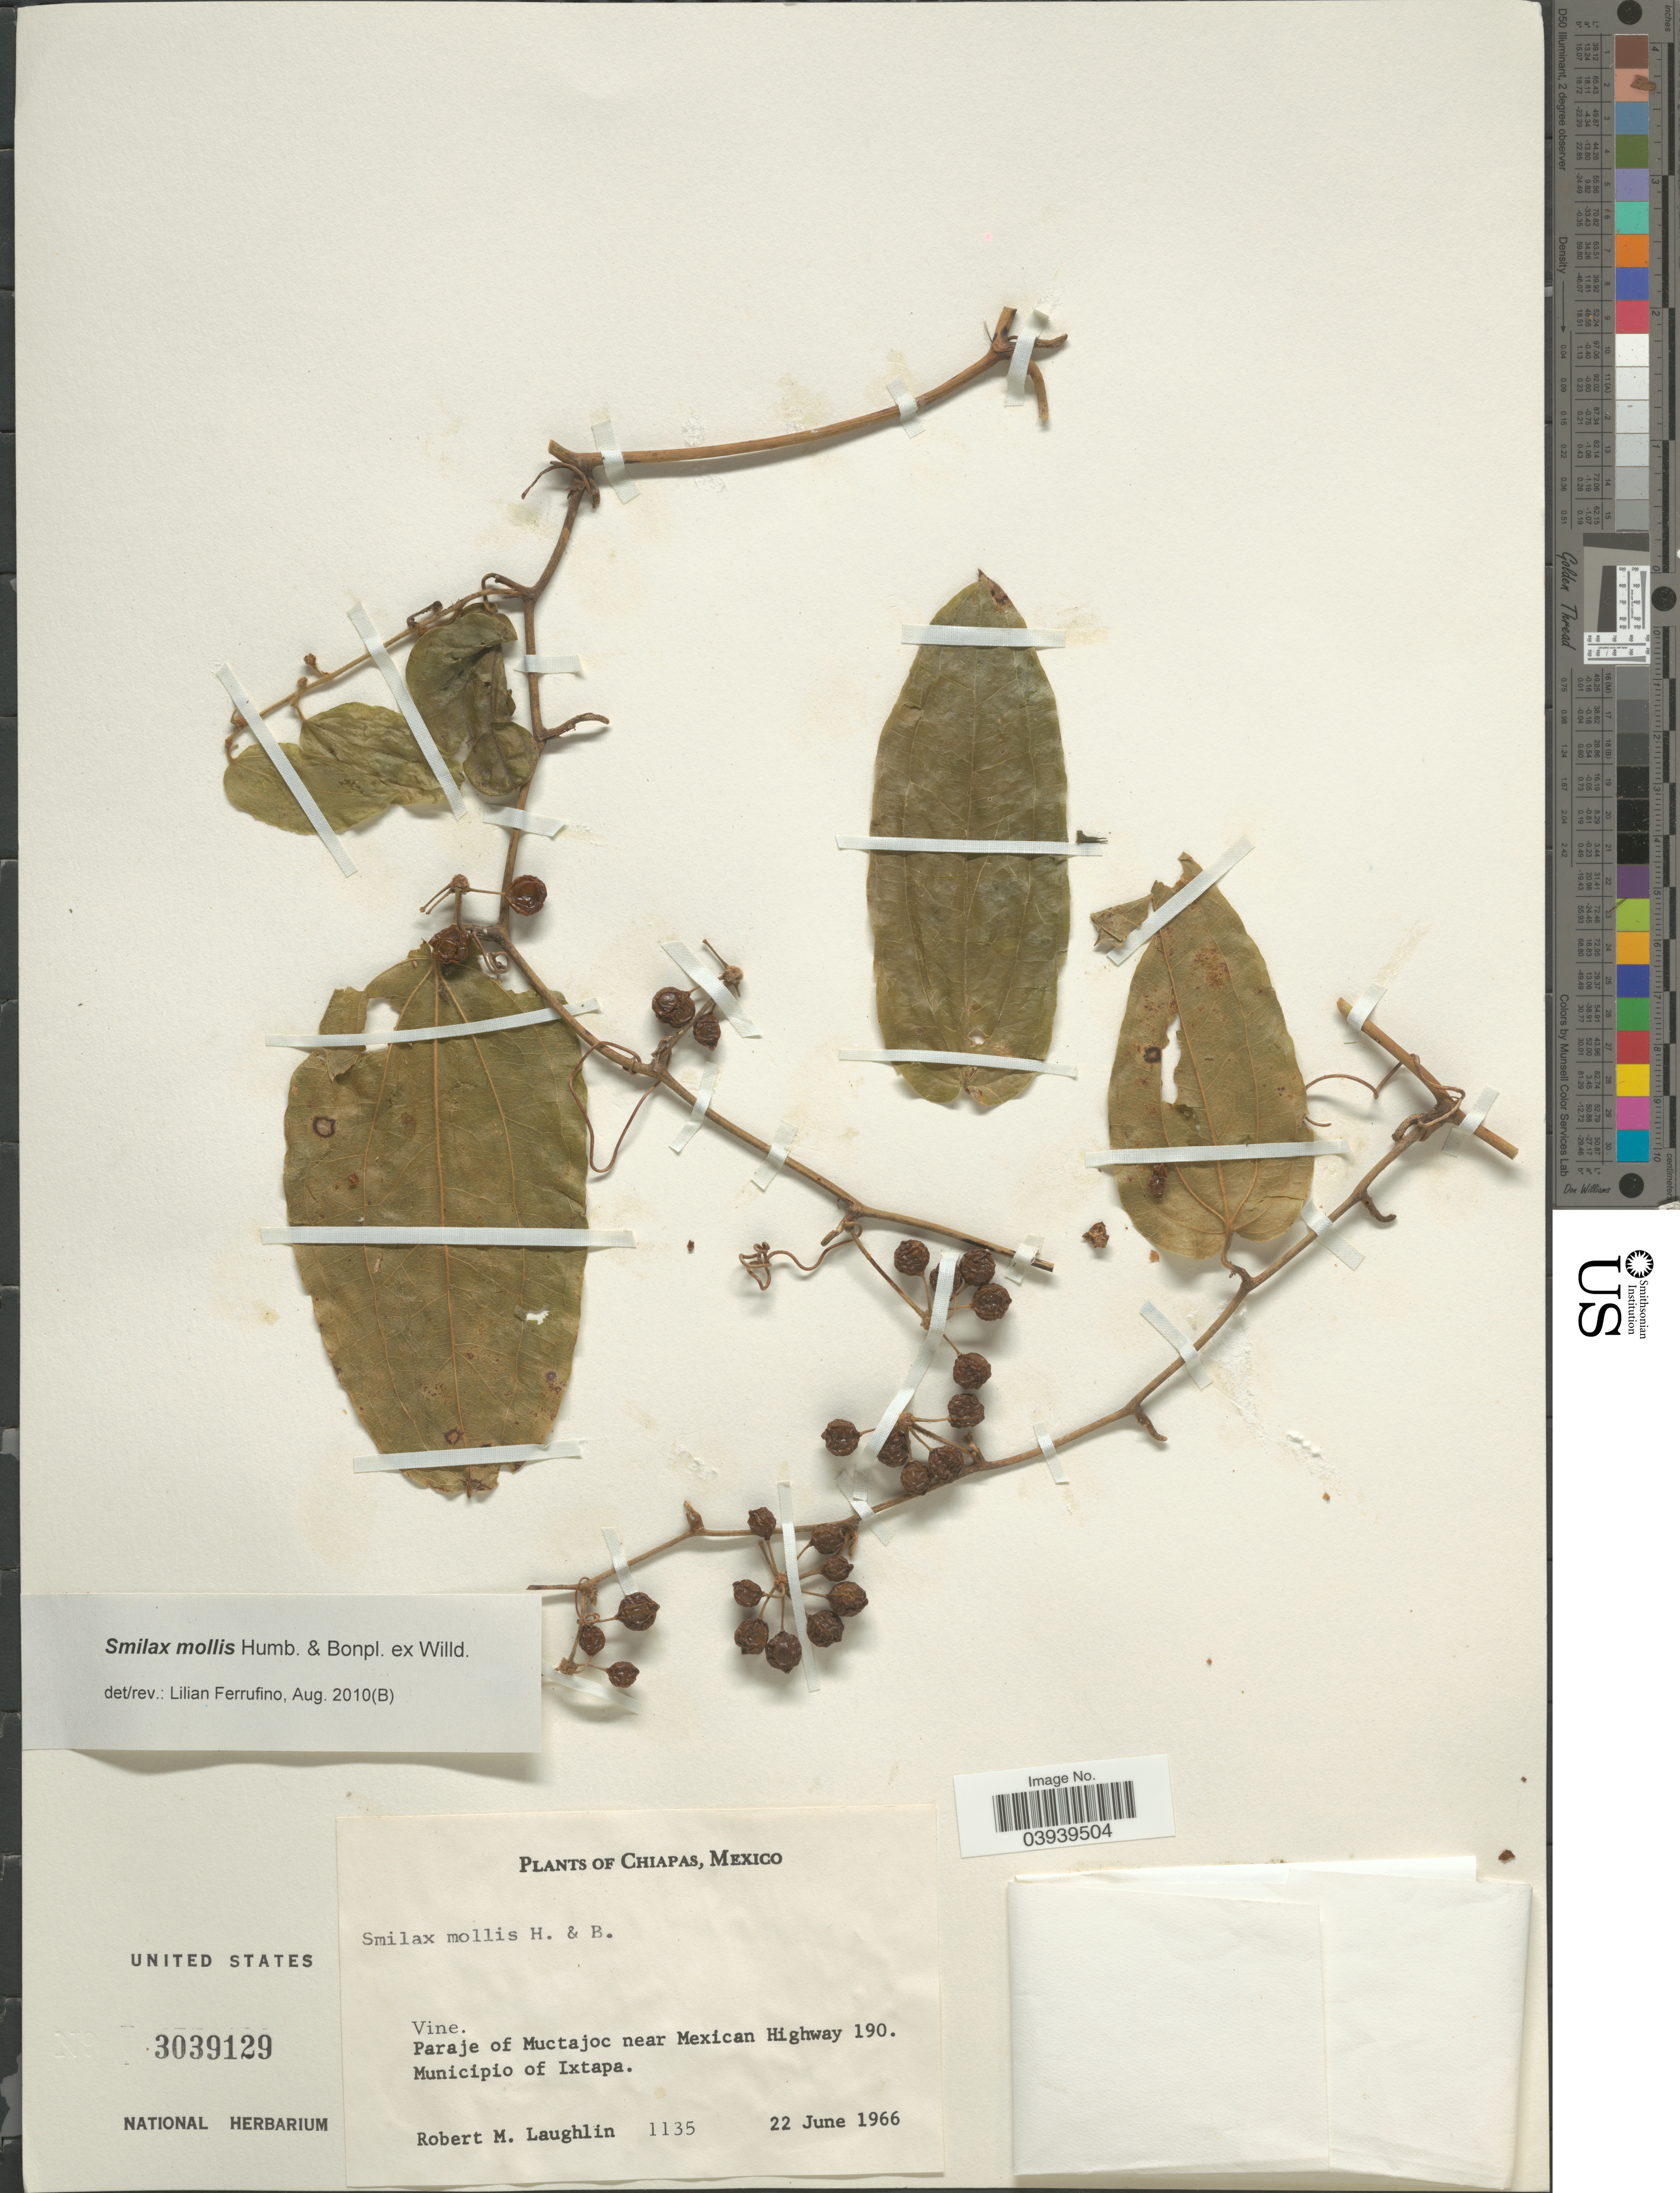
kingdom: Plantae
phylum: Tracheophyta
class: Liliopsida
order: Liliales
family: Smilacaceae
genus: Smilax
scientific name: Smilax mollis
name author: Humb. & Bonpl. ex Willd.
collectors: R. M. Laughlin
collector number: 1135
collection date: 1966-06-22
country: Mexico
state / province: Chiapas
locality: Paraje of Muctajoc near Mexican Highway 190. Municipio of Ixtapa.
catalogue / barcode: US 3039129